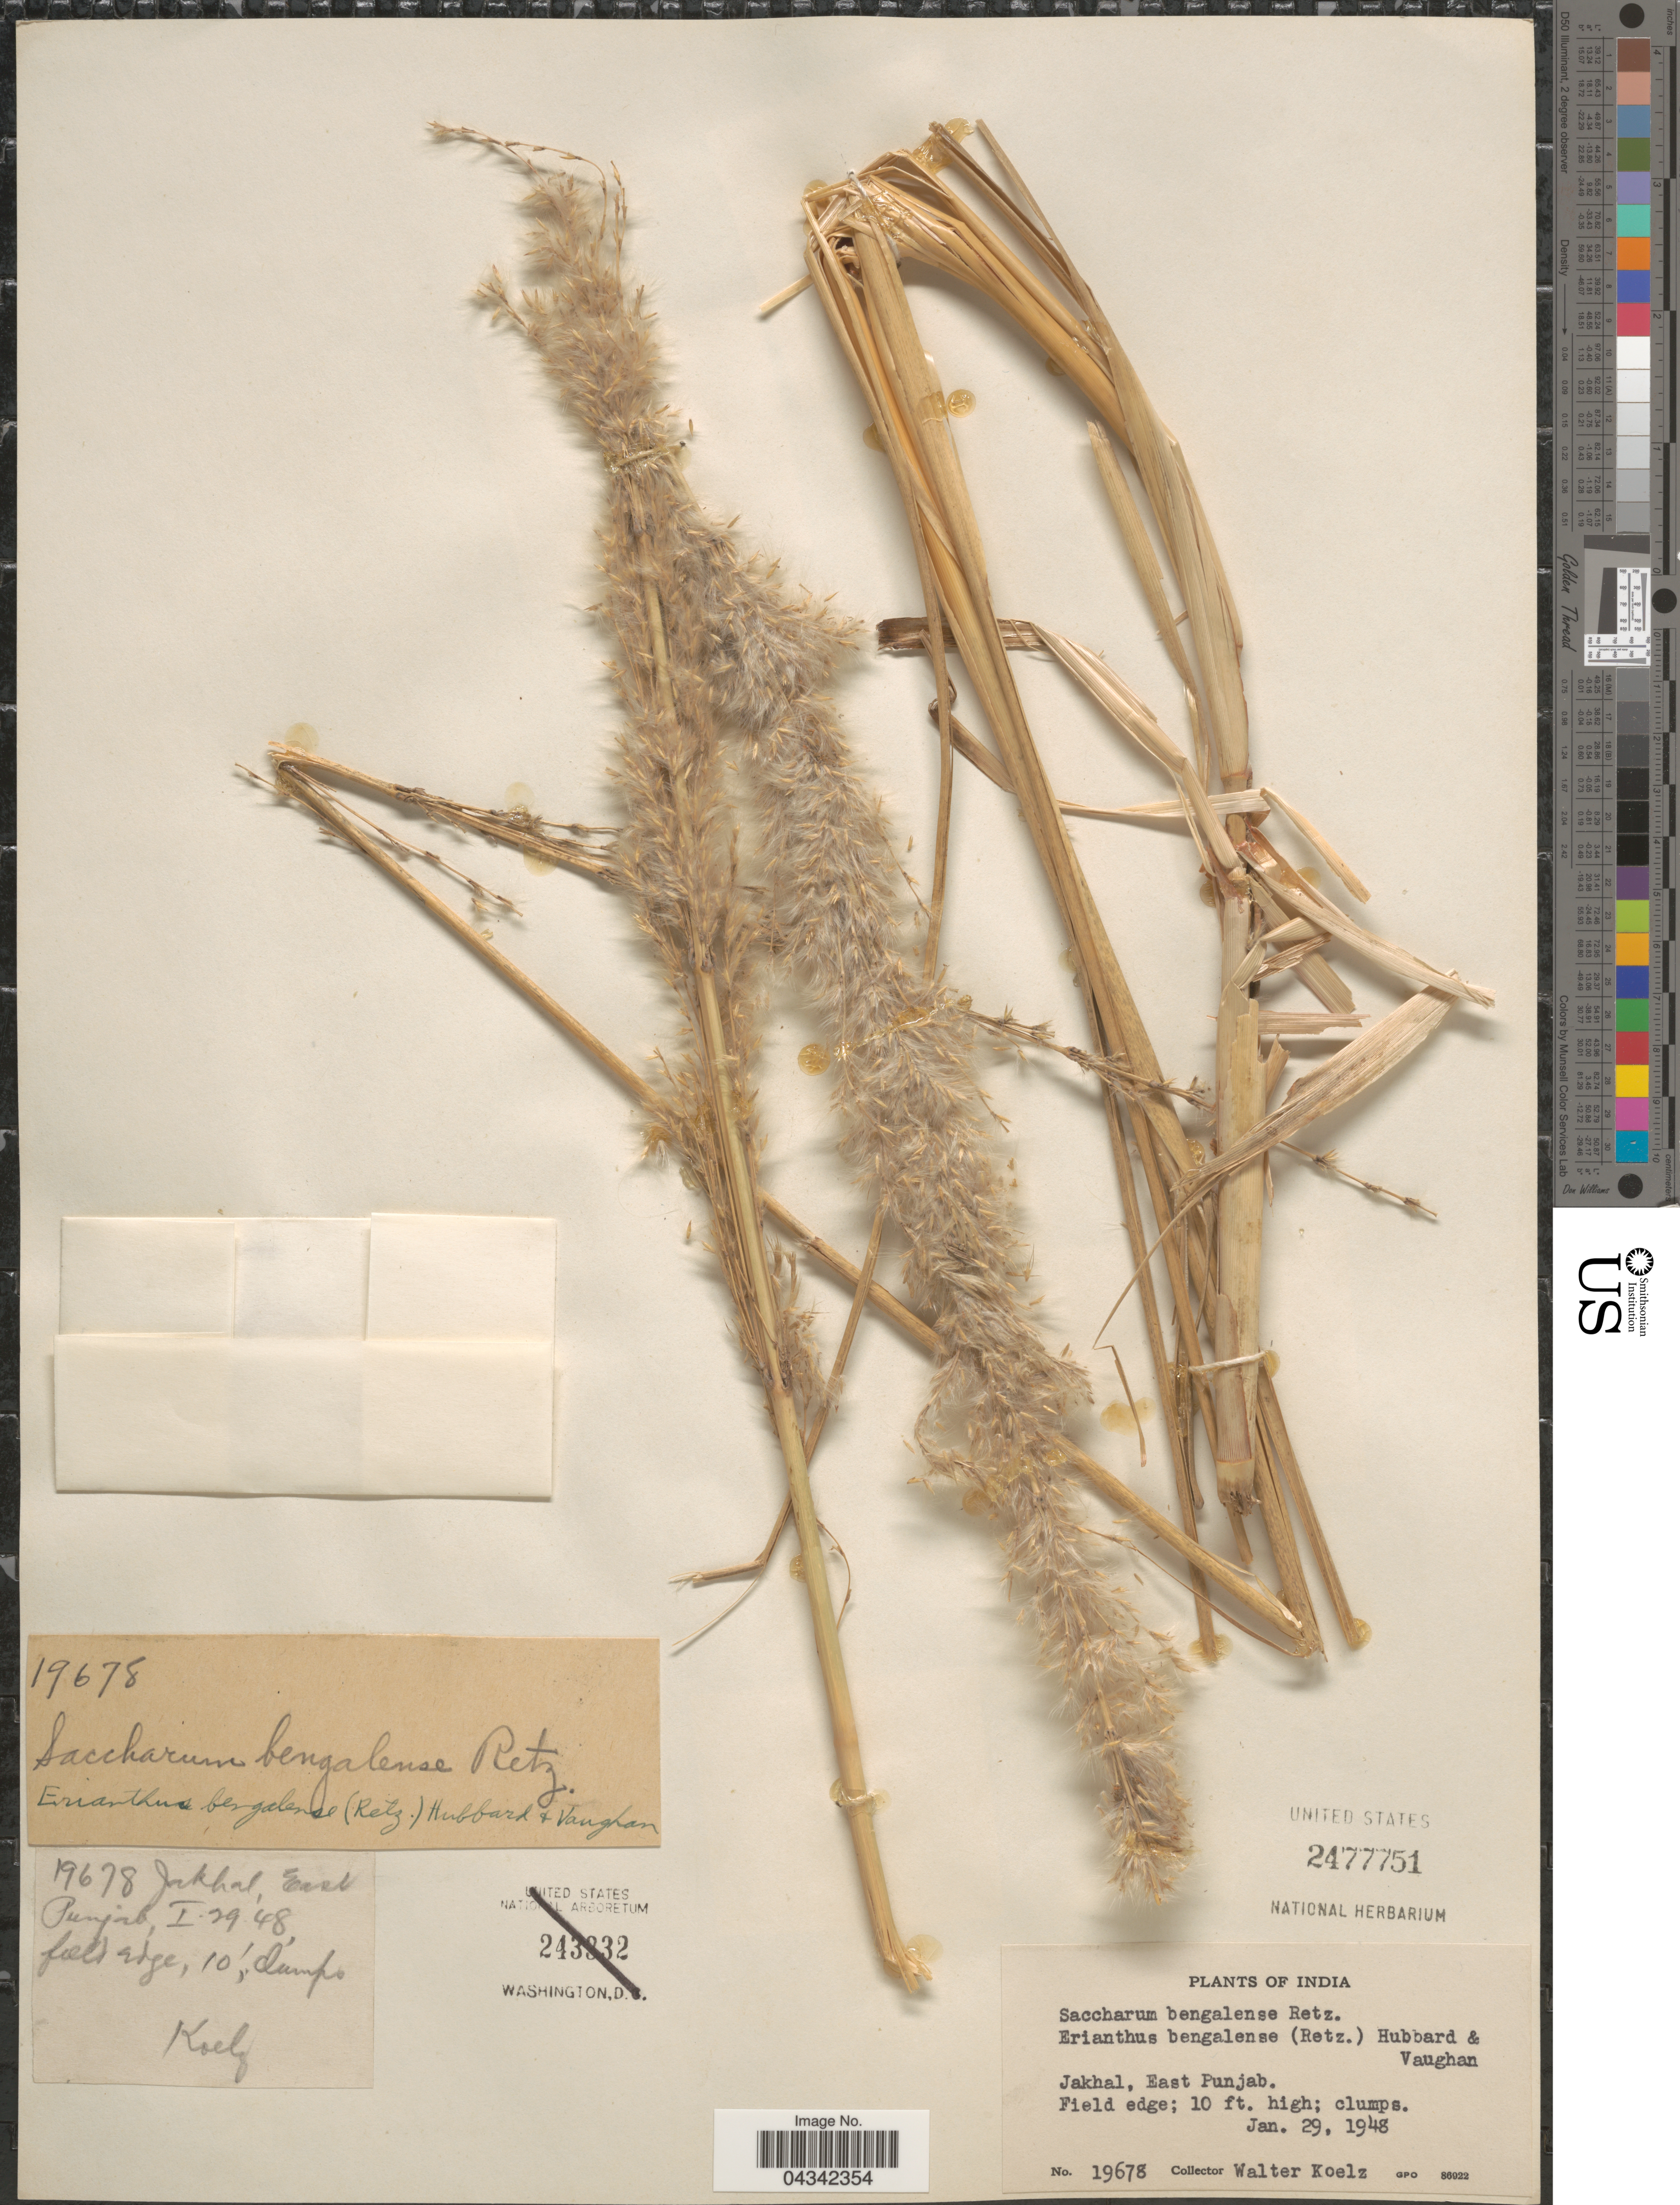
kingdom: Plantae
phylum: Tracheophyta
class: Liliopsida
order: Poales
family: Poaceae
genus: Tripidium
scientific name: Tripidium bengalense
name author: (Retz.) H. Scholz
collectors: W. N. Koelz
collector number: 19678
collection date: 1948-01-29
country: India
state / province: Rajasthan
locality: Jakhal, East Punjab. Field edge.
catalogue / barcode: US 2477751